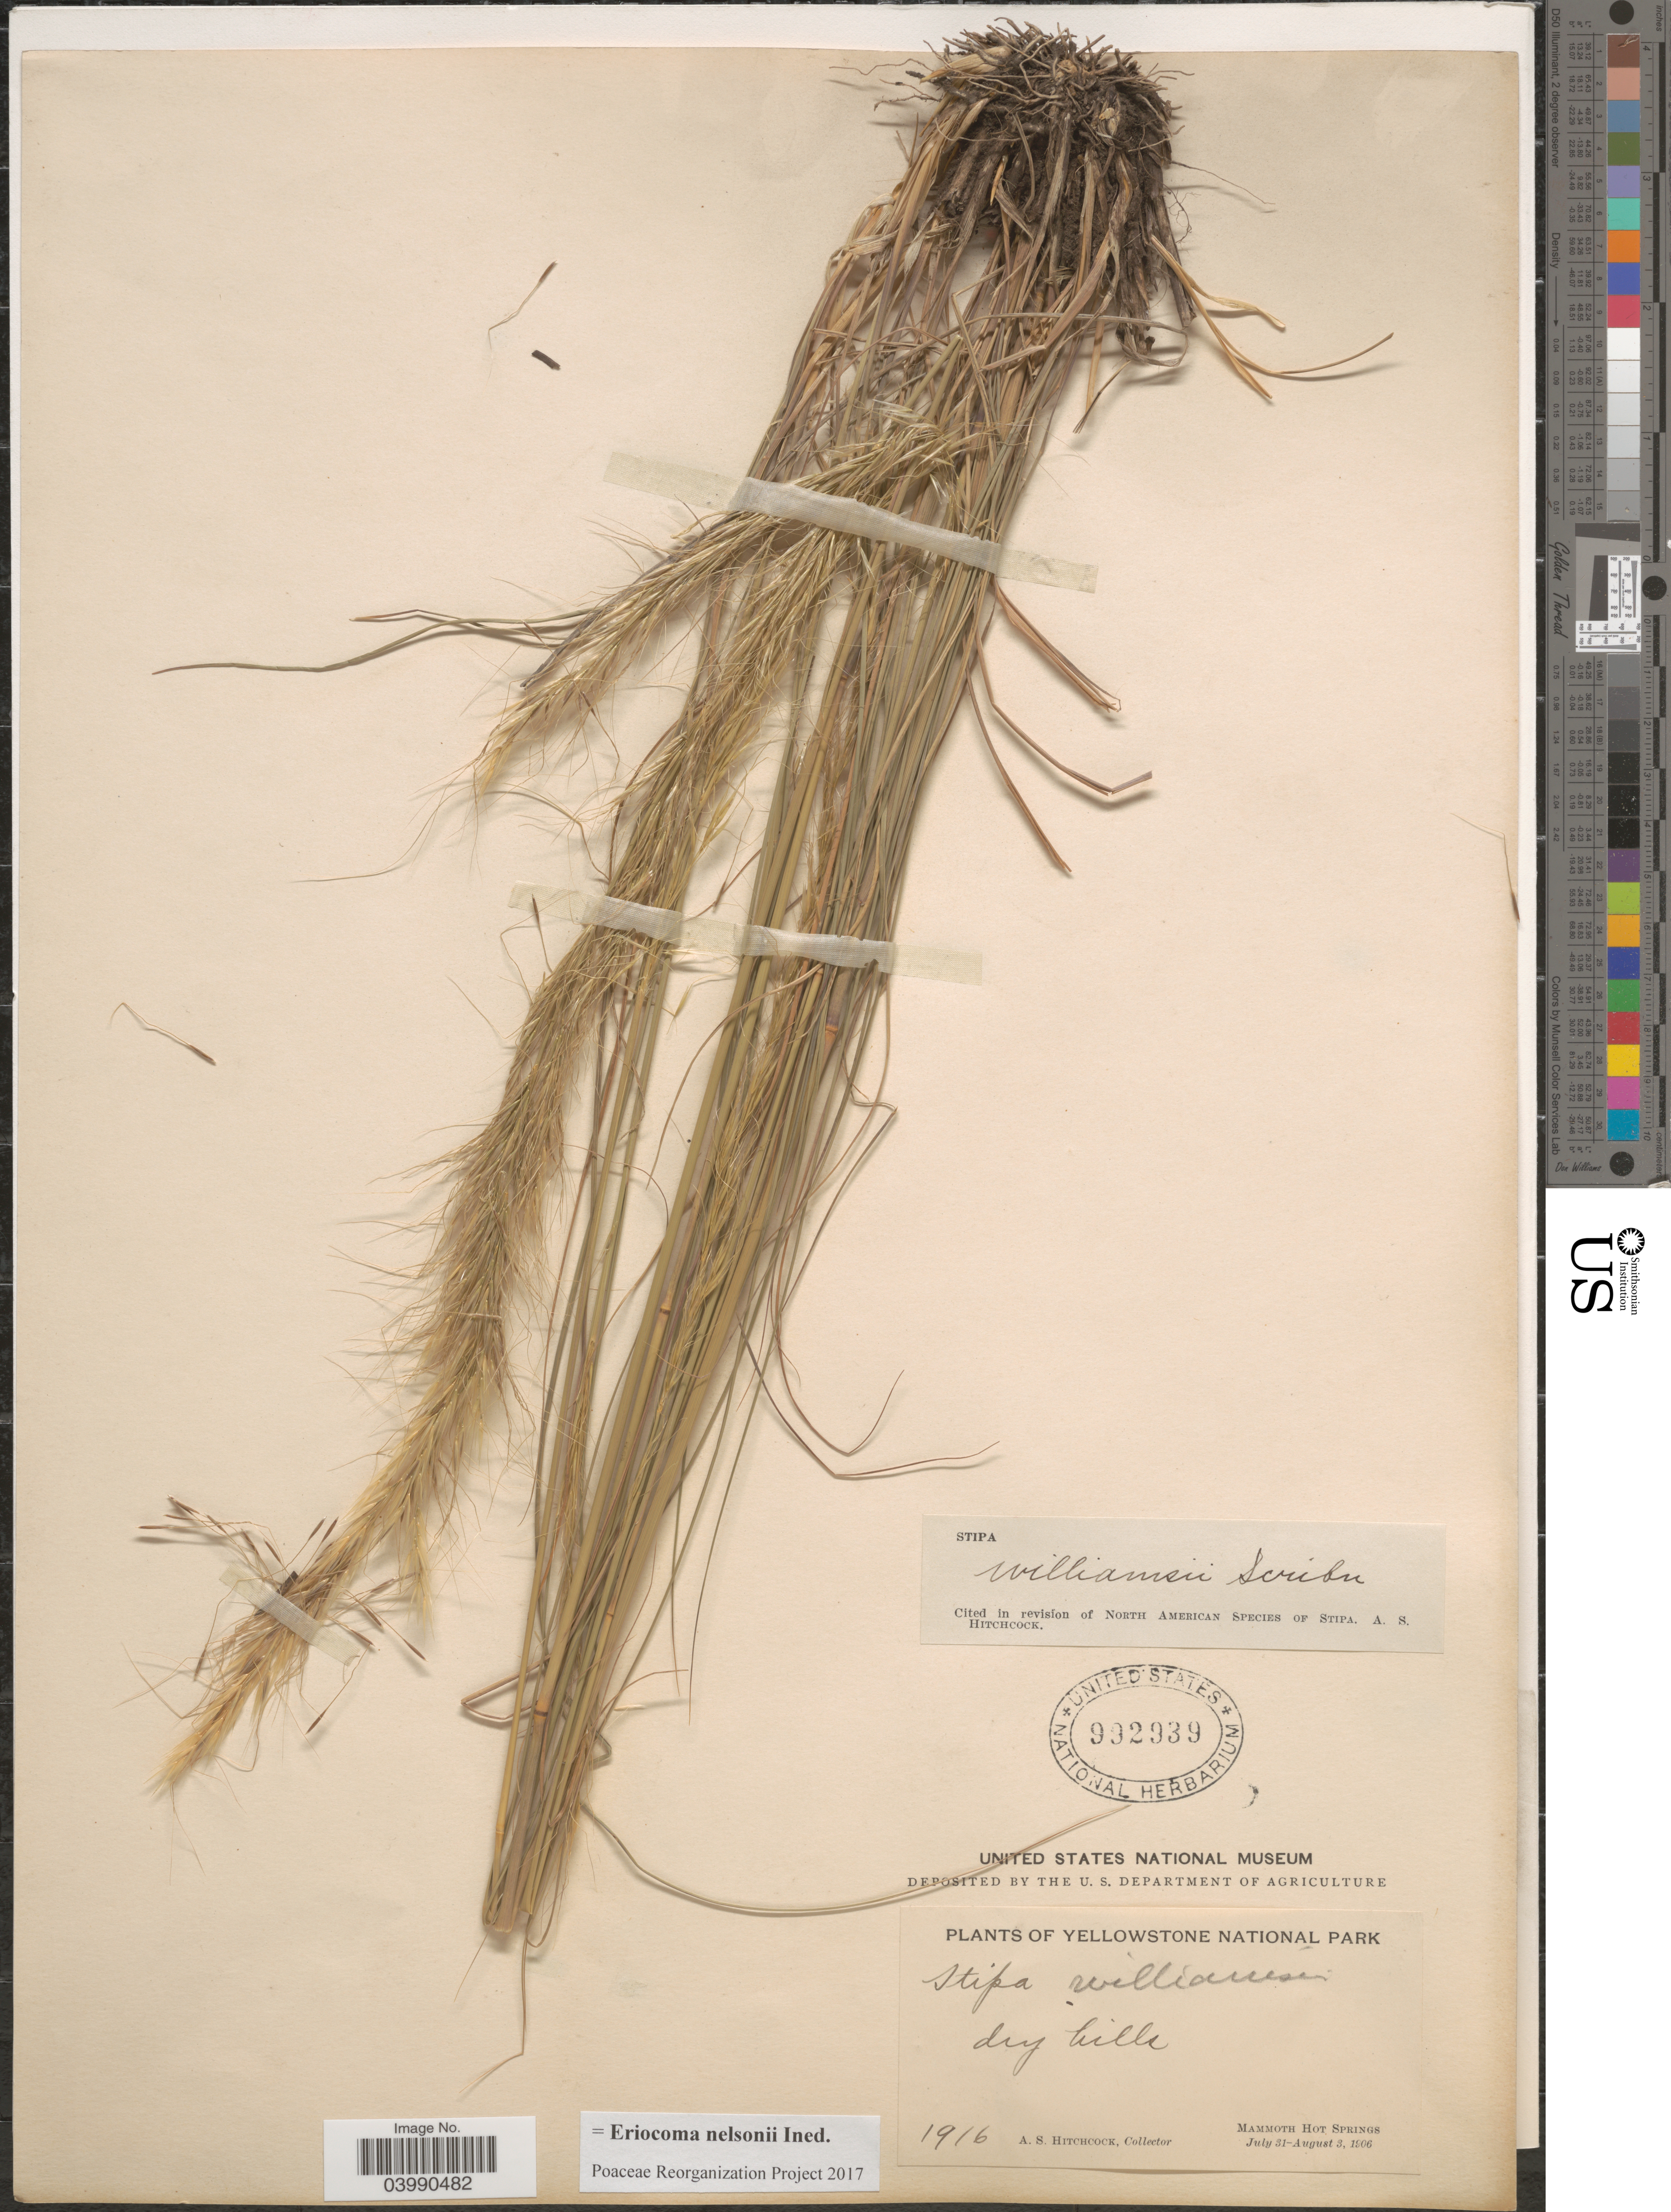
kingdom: Plantae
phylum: Tracheophyta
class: Liliopsida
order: Poales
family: Poaceae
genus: Eriocoma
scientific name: Eriocoma nelsonii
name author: (Scribn.) Romasch.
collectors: A. S. Hitchcock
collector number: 1916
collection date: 1906-07-31/1906-08-03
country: United States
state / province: Wyoming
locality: Yellowstone National Park. Dry hills. Mammoth Hot Springs.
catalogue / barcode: US 992939